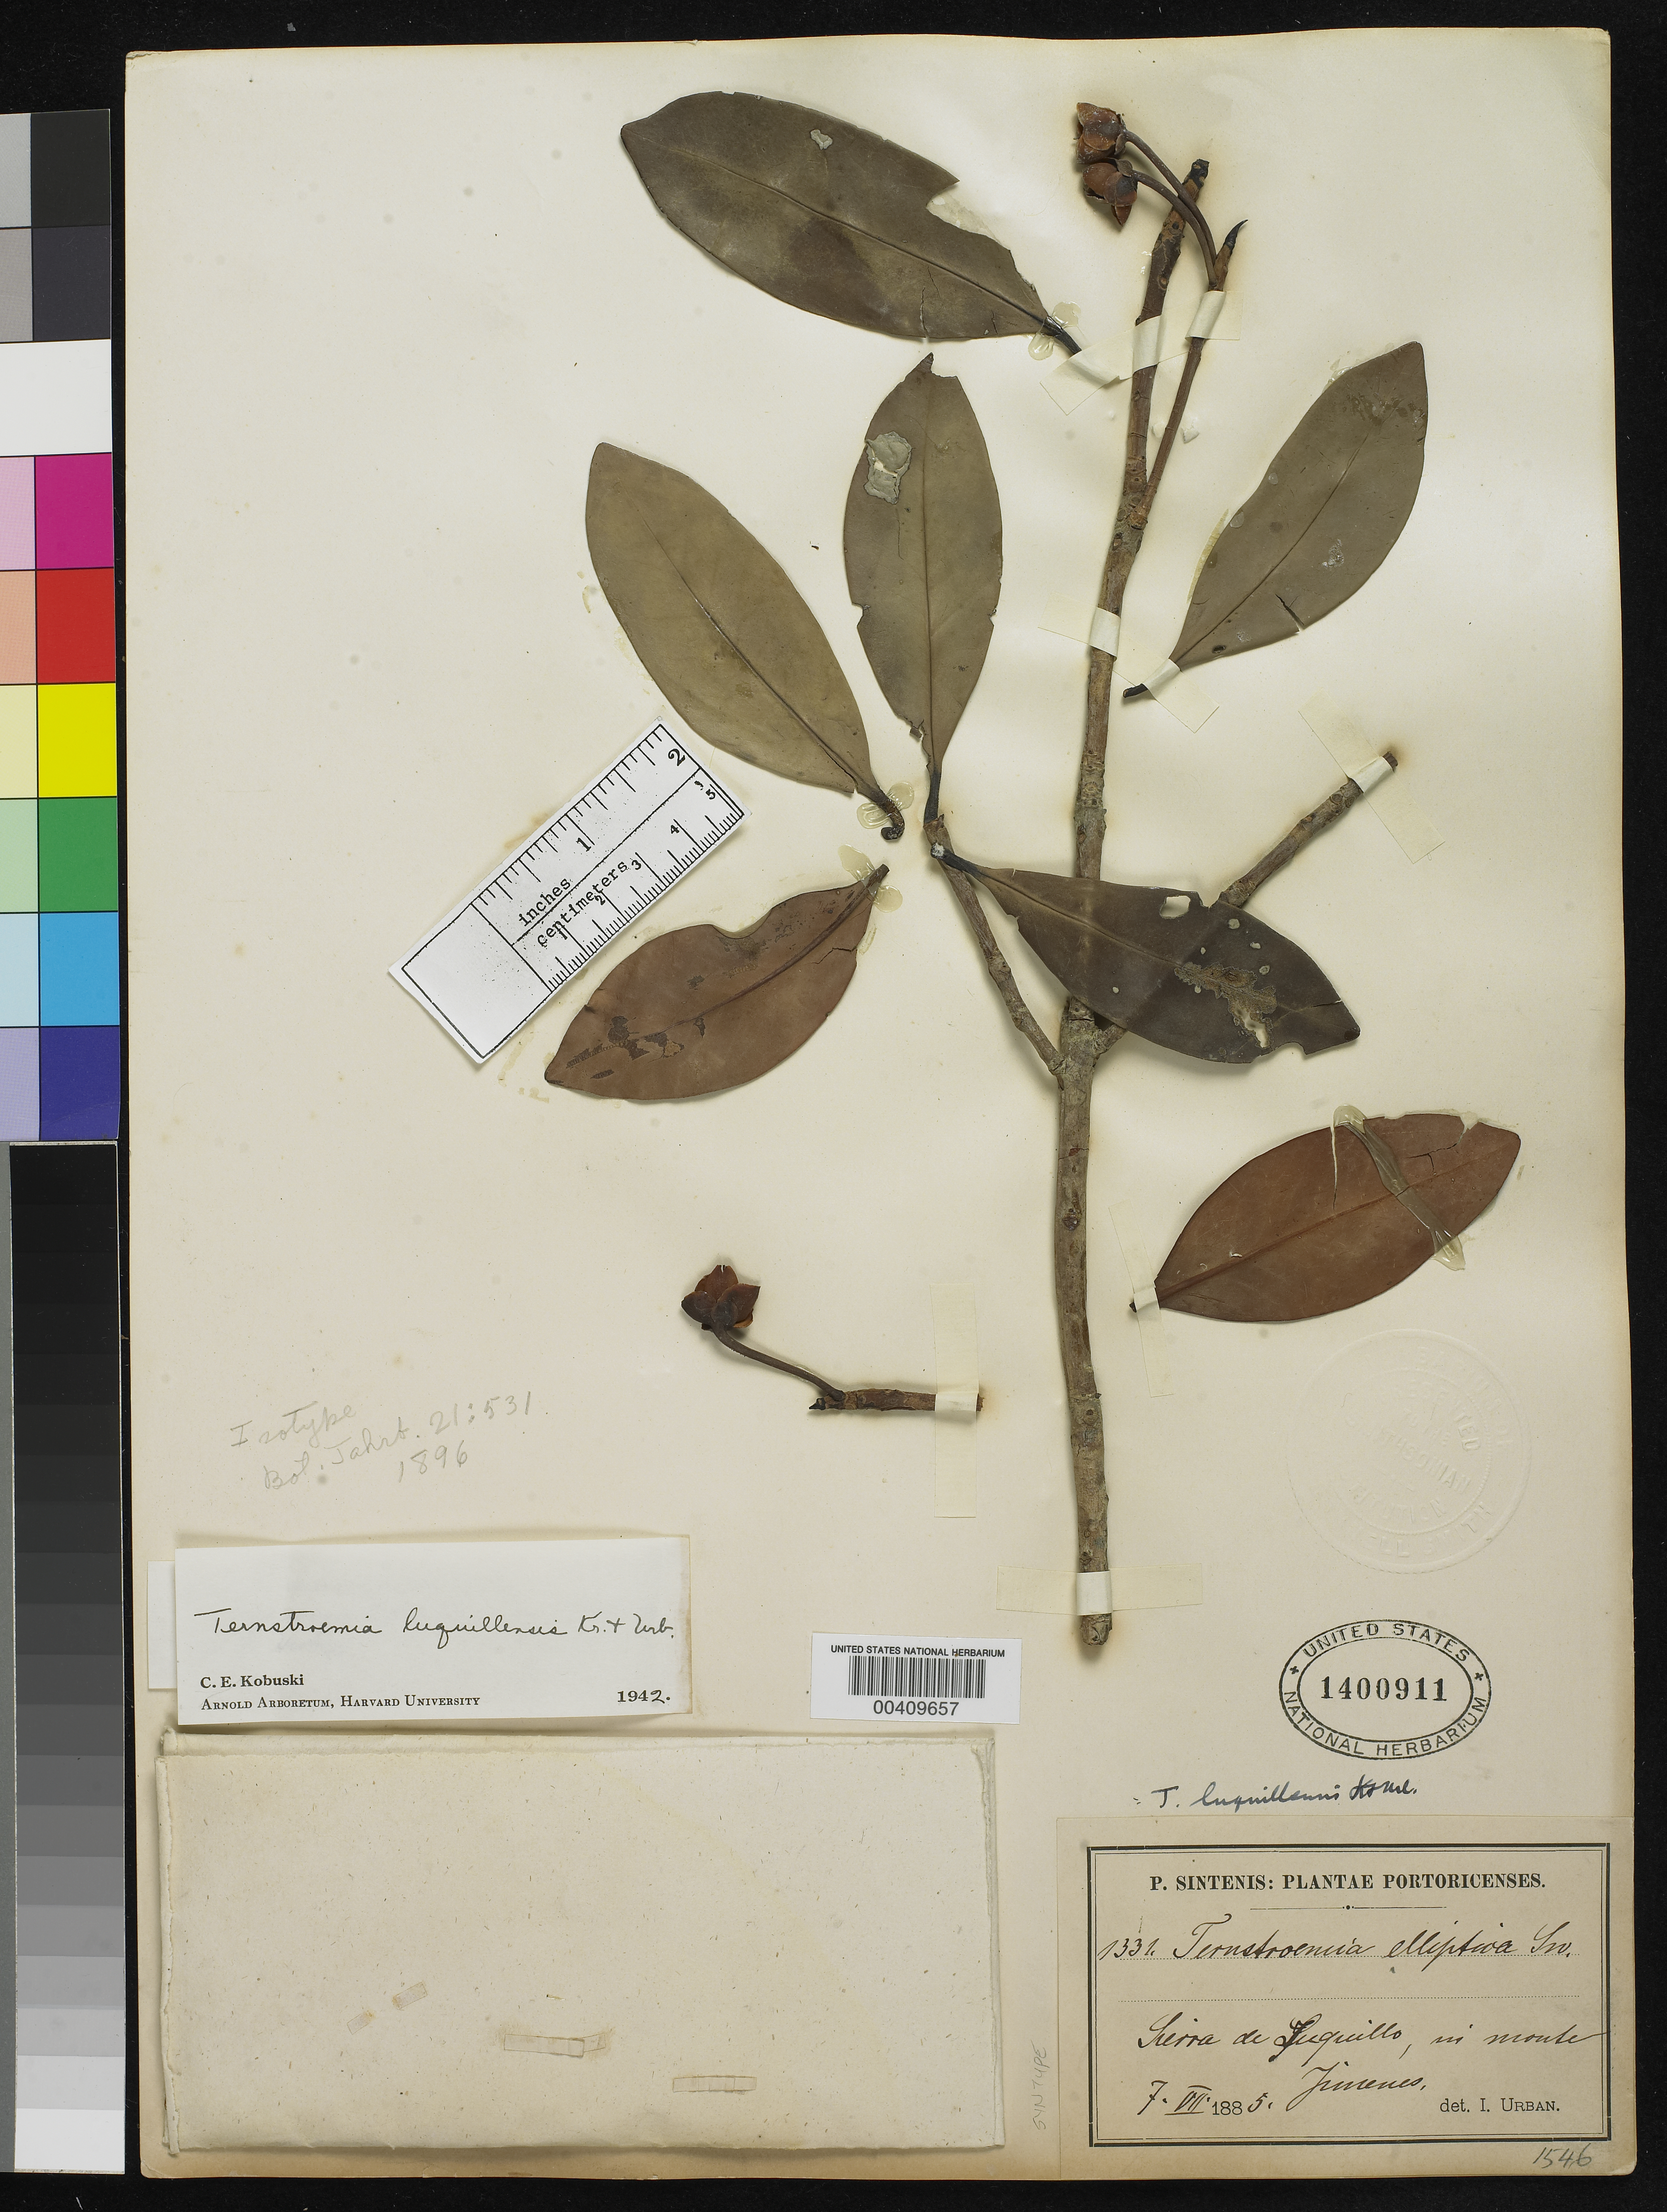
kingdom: Plantae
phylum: Tracheophyta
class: Magnoliopsida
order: Ericales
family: Pentaphylacaceae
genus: Ternstroemia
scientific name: Ternstroemia luquillensis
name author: Krug & Urb.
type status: Isosyntype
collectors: P. Sintenis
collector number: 1331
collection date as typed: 07 Jul 1885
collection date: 1885-07-07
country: Puerto Rico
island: Greater Antilles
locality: Sierra Luquilloo.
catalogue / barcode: US 1400911